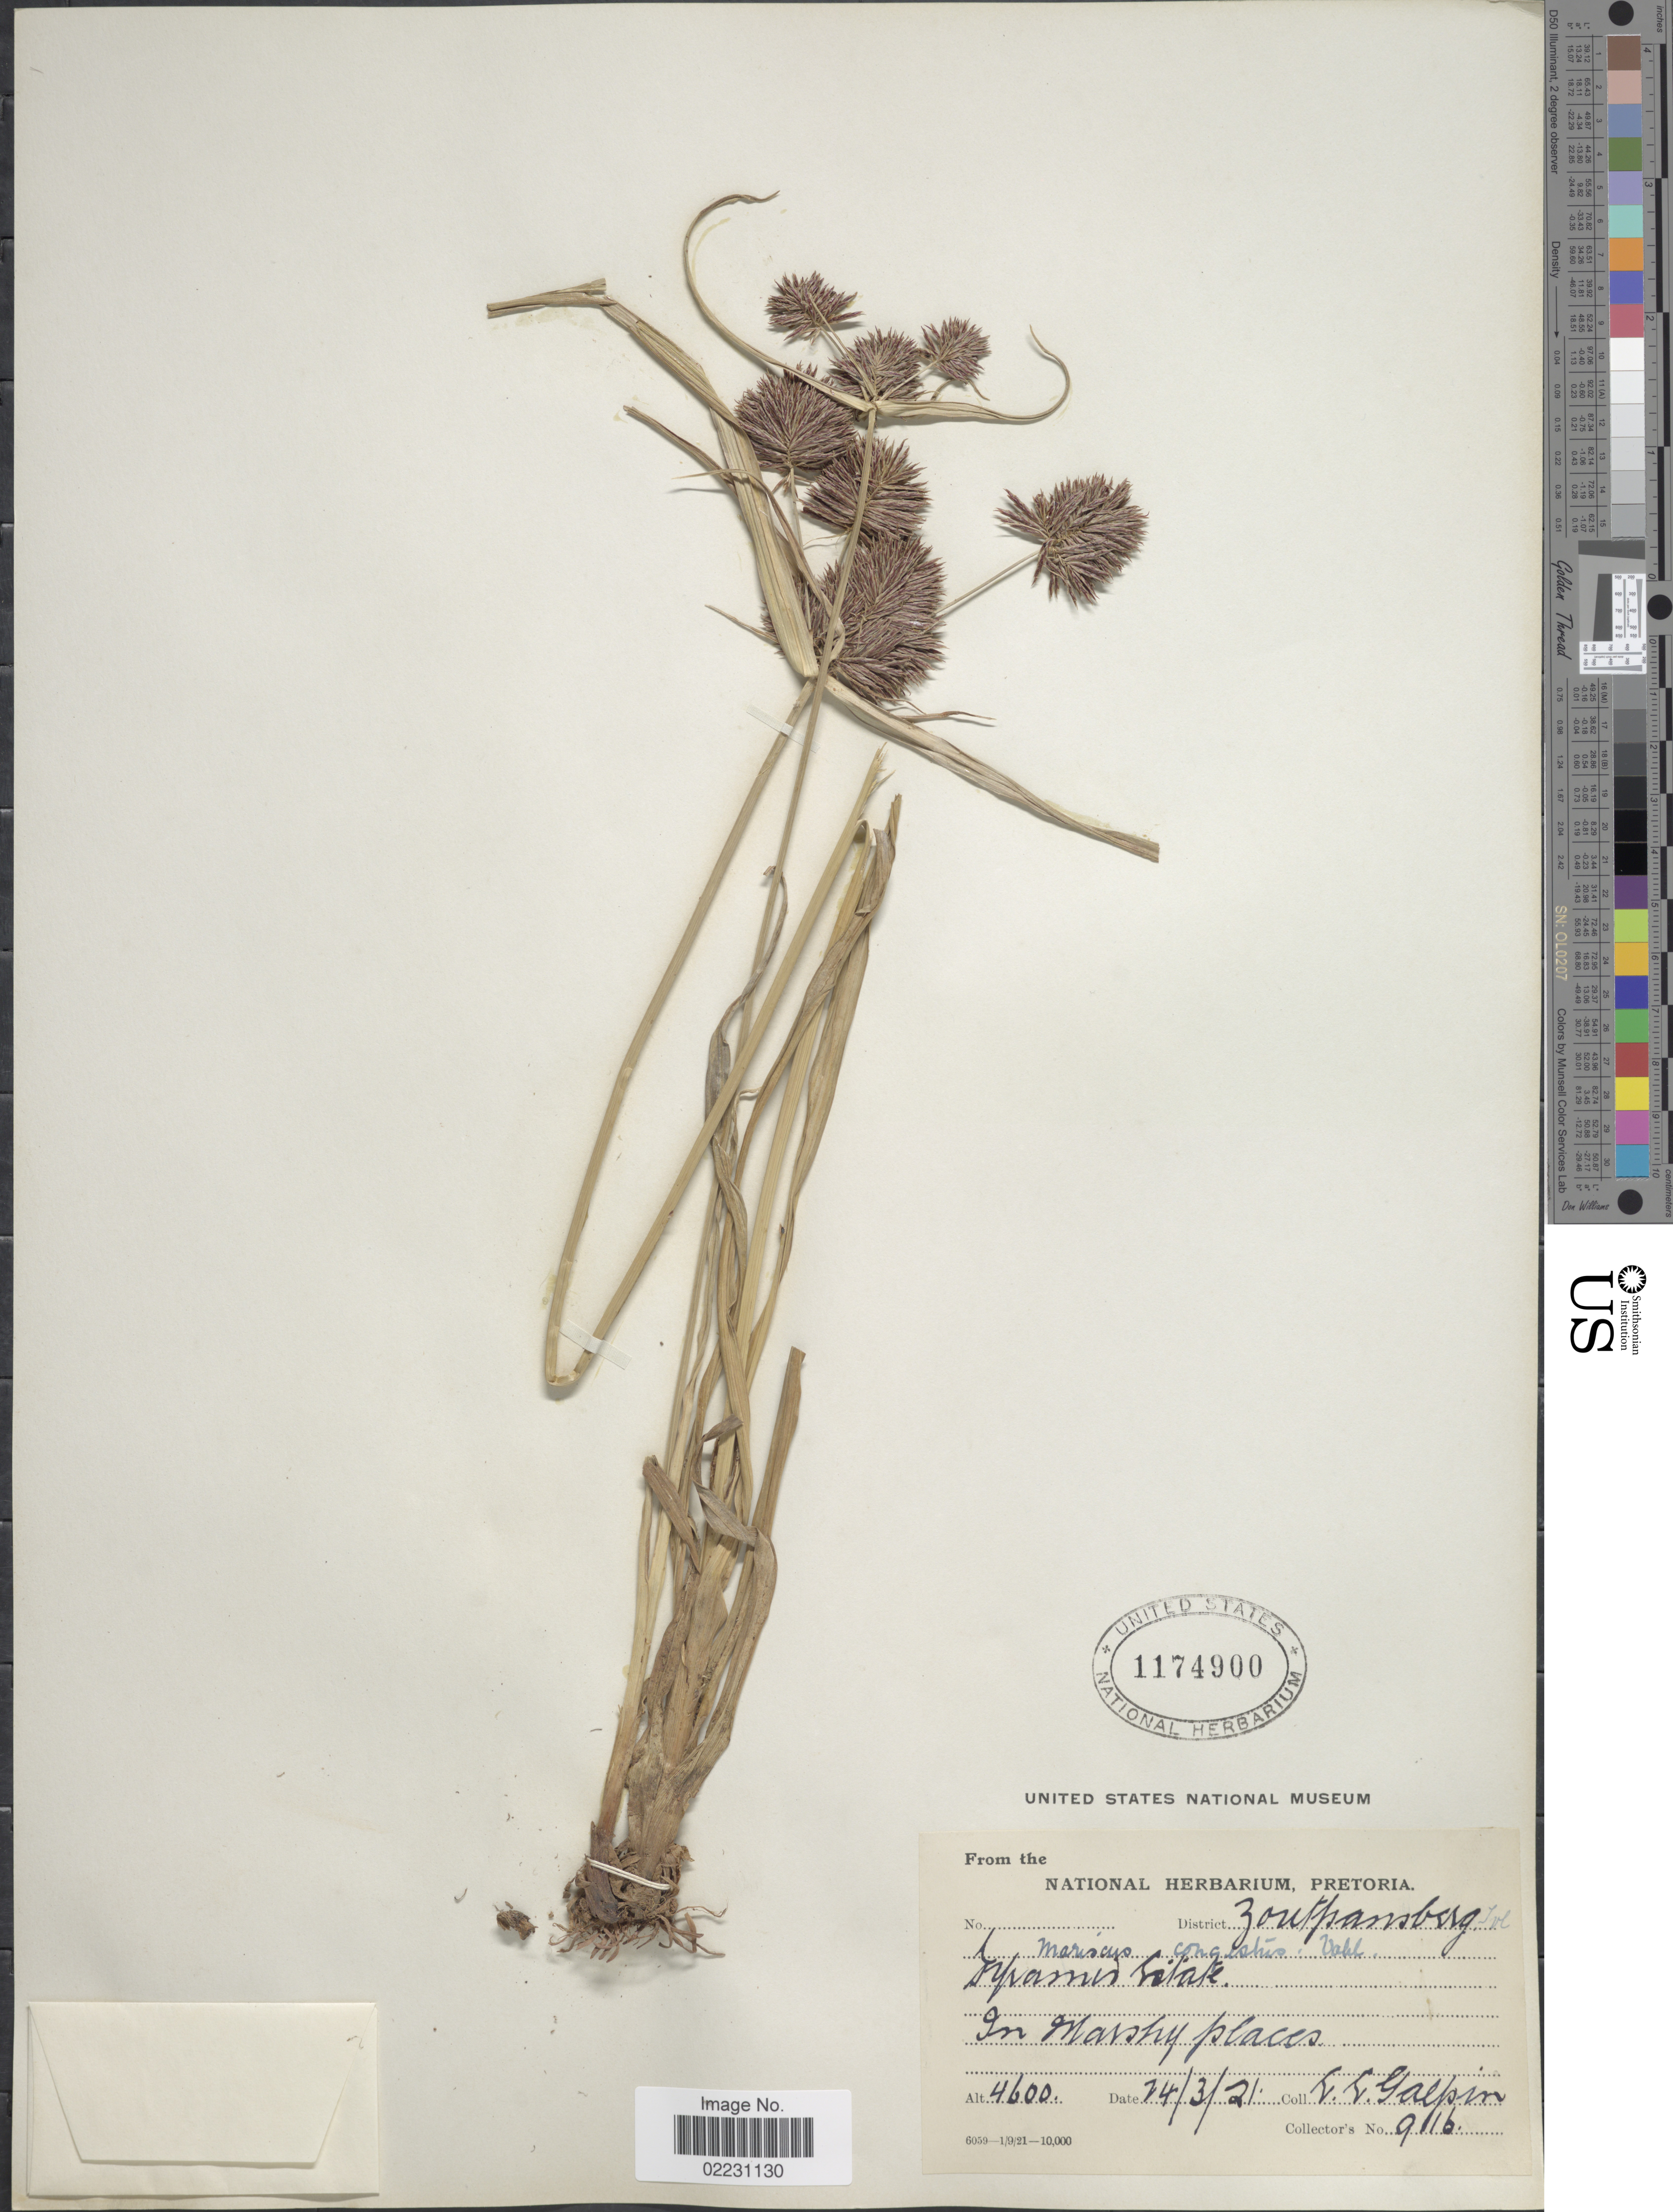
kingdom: Plantae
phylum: Tracheophyta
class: Liliopsida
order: Poales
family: Cyperaceae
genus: Cyperus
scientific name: Cyperus congestus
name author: Vahl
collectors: E. Galpin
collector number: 9116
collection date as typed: Transcribed d/m/y: 24/3/21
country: South Africa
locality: Zoutpansberg, Tvl. Pyramid Estate. In marshy places.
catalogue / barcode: US 1174900